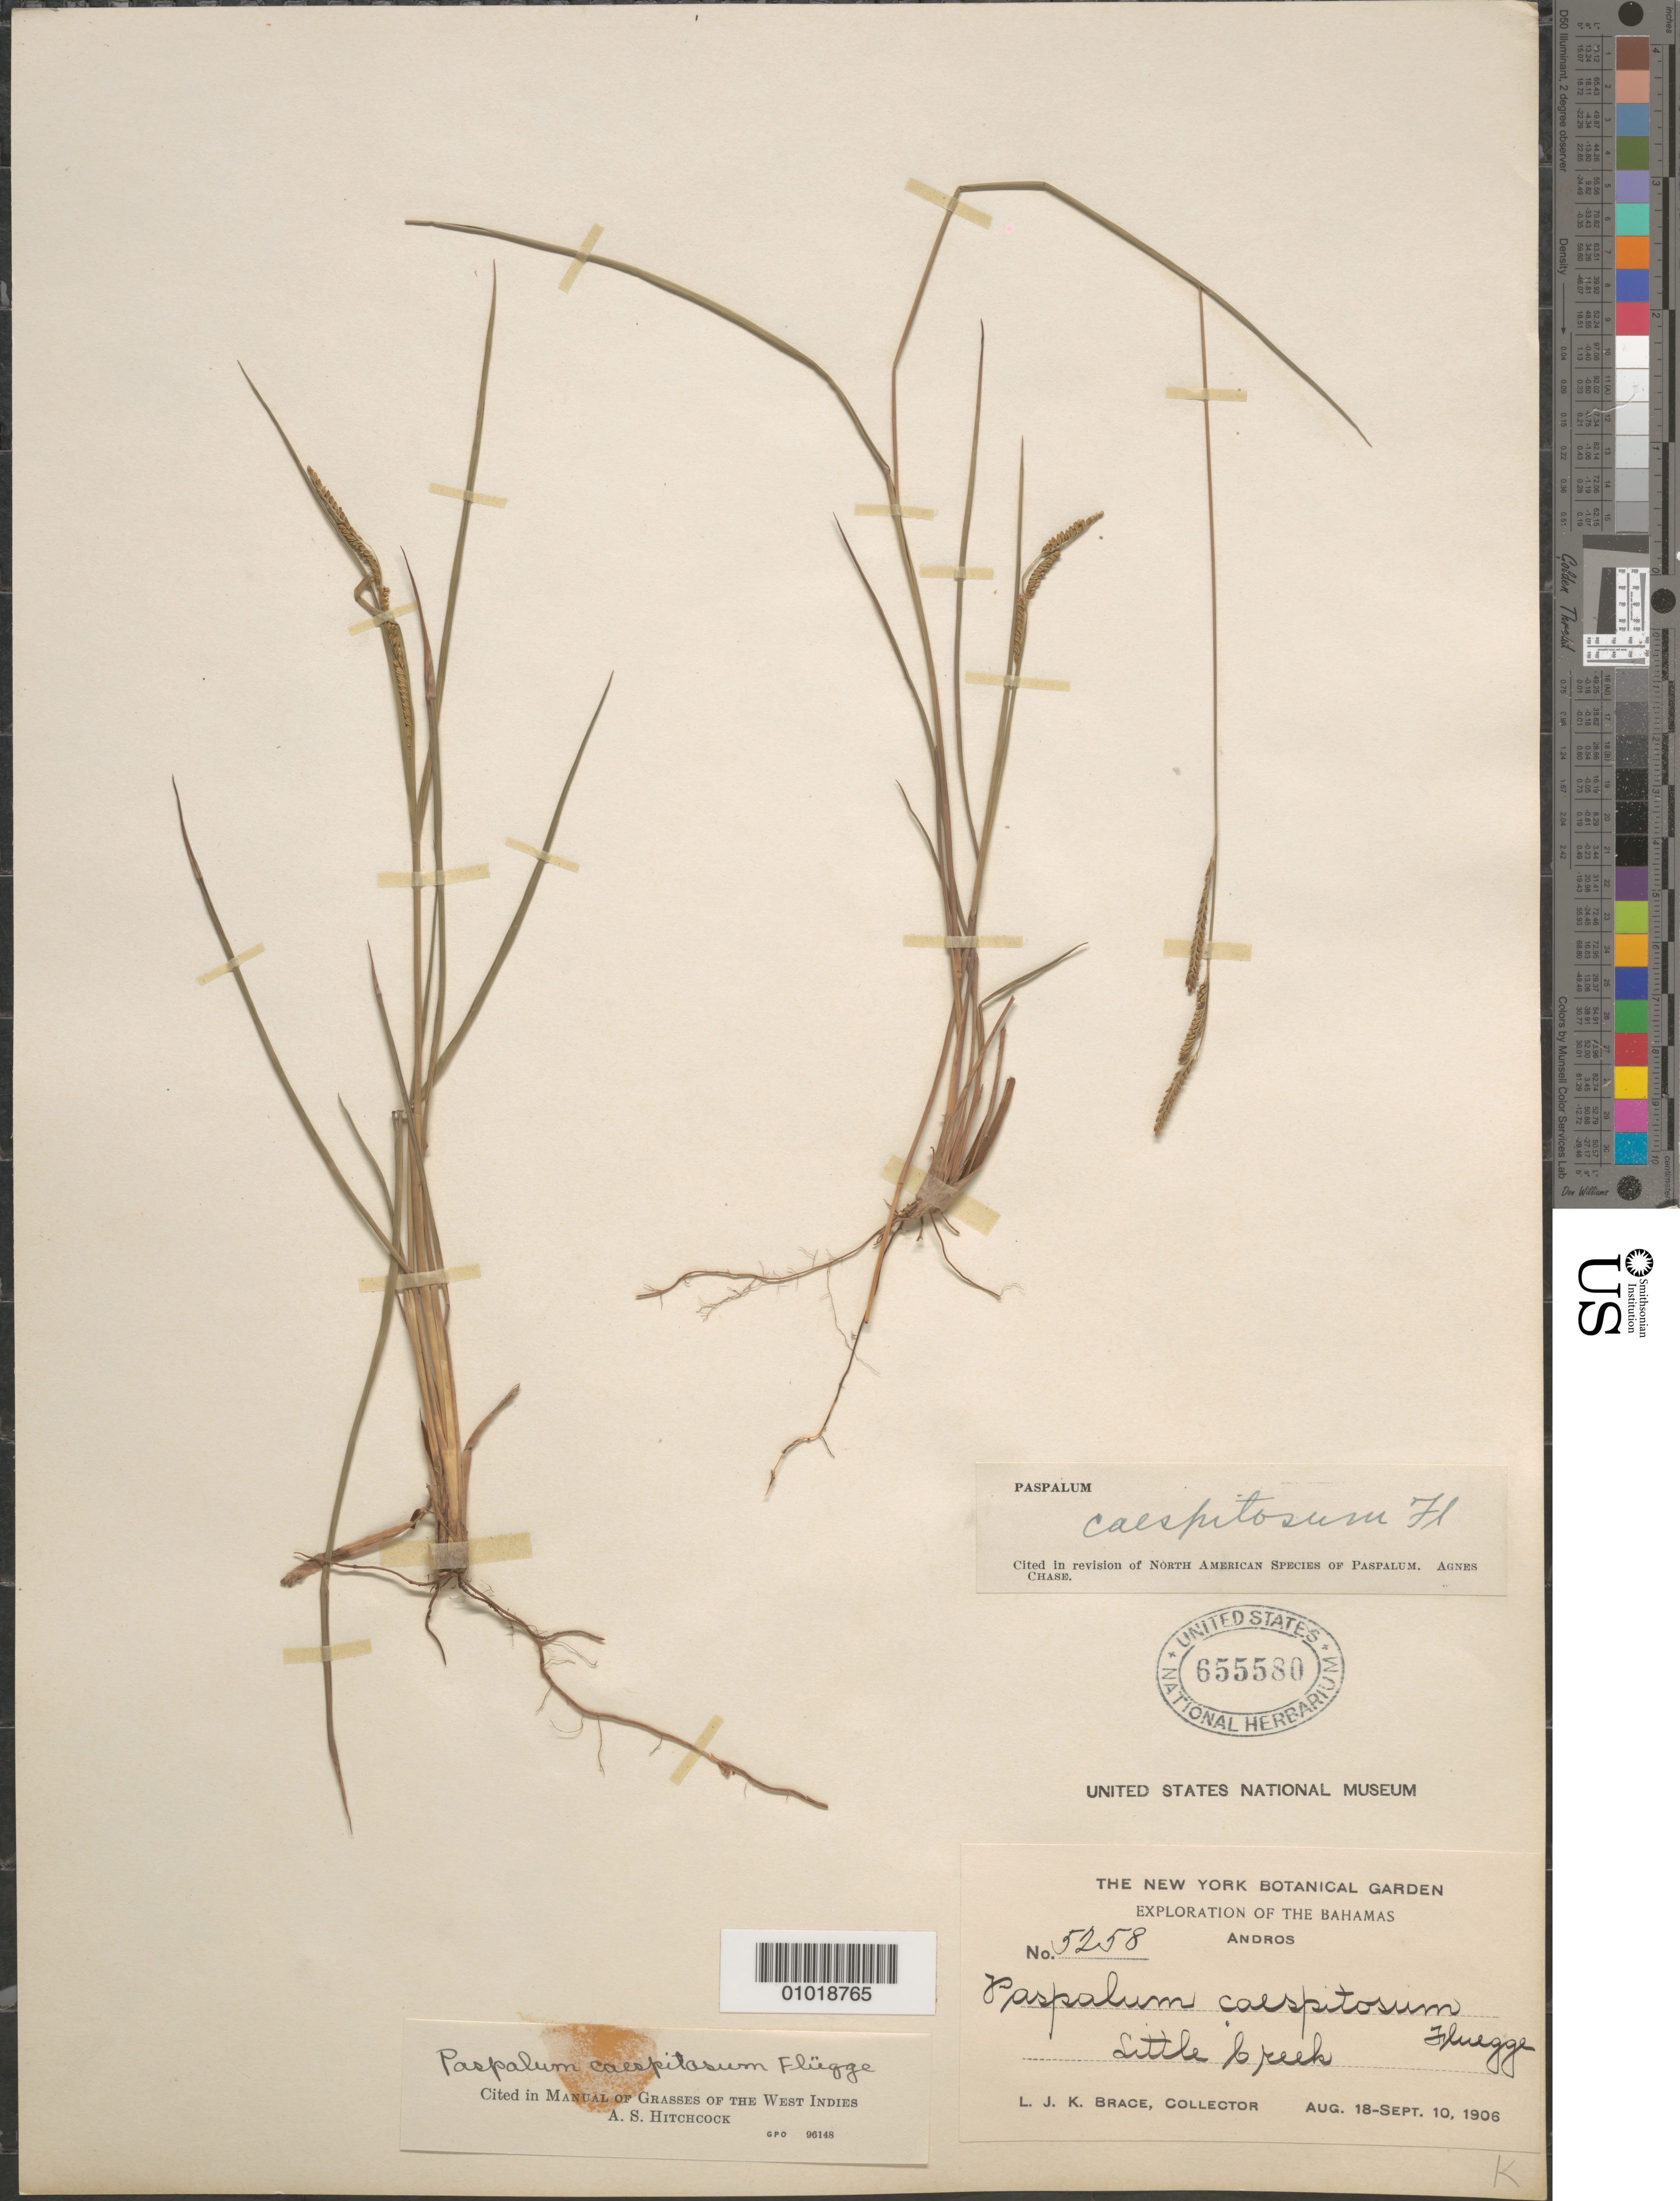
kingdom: Plantae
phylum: Tracheophyta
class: Liliopsida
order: Poales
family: Poaceae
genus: Paspalum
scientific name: Paspalum caespitosum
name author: Flüggé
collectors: L. J. K. Brace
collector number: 5258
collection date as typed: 18 Aug 1906 to 10 Sep 1906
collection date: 1906-08-18/1906-09-10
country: Bahamas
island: Andros I.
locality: Little Creek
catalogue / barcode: US 655580